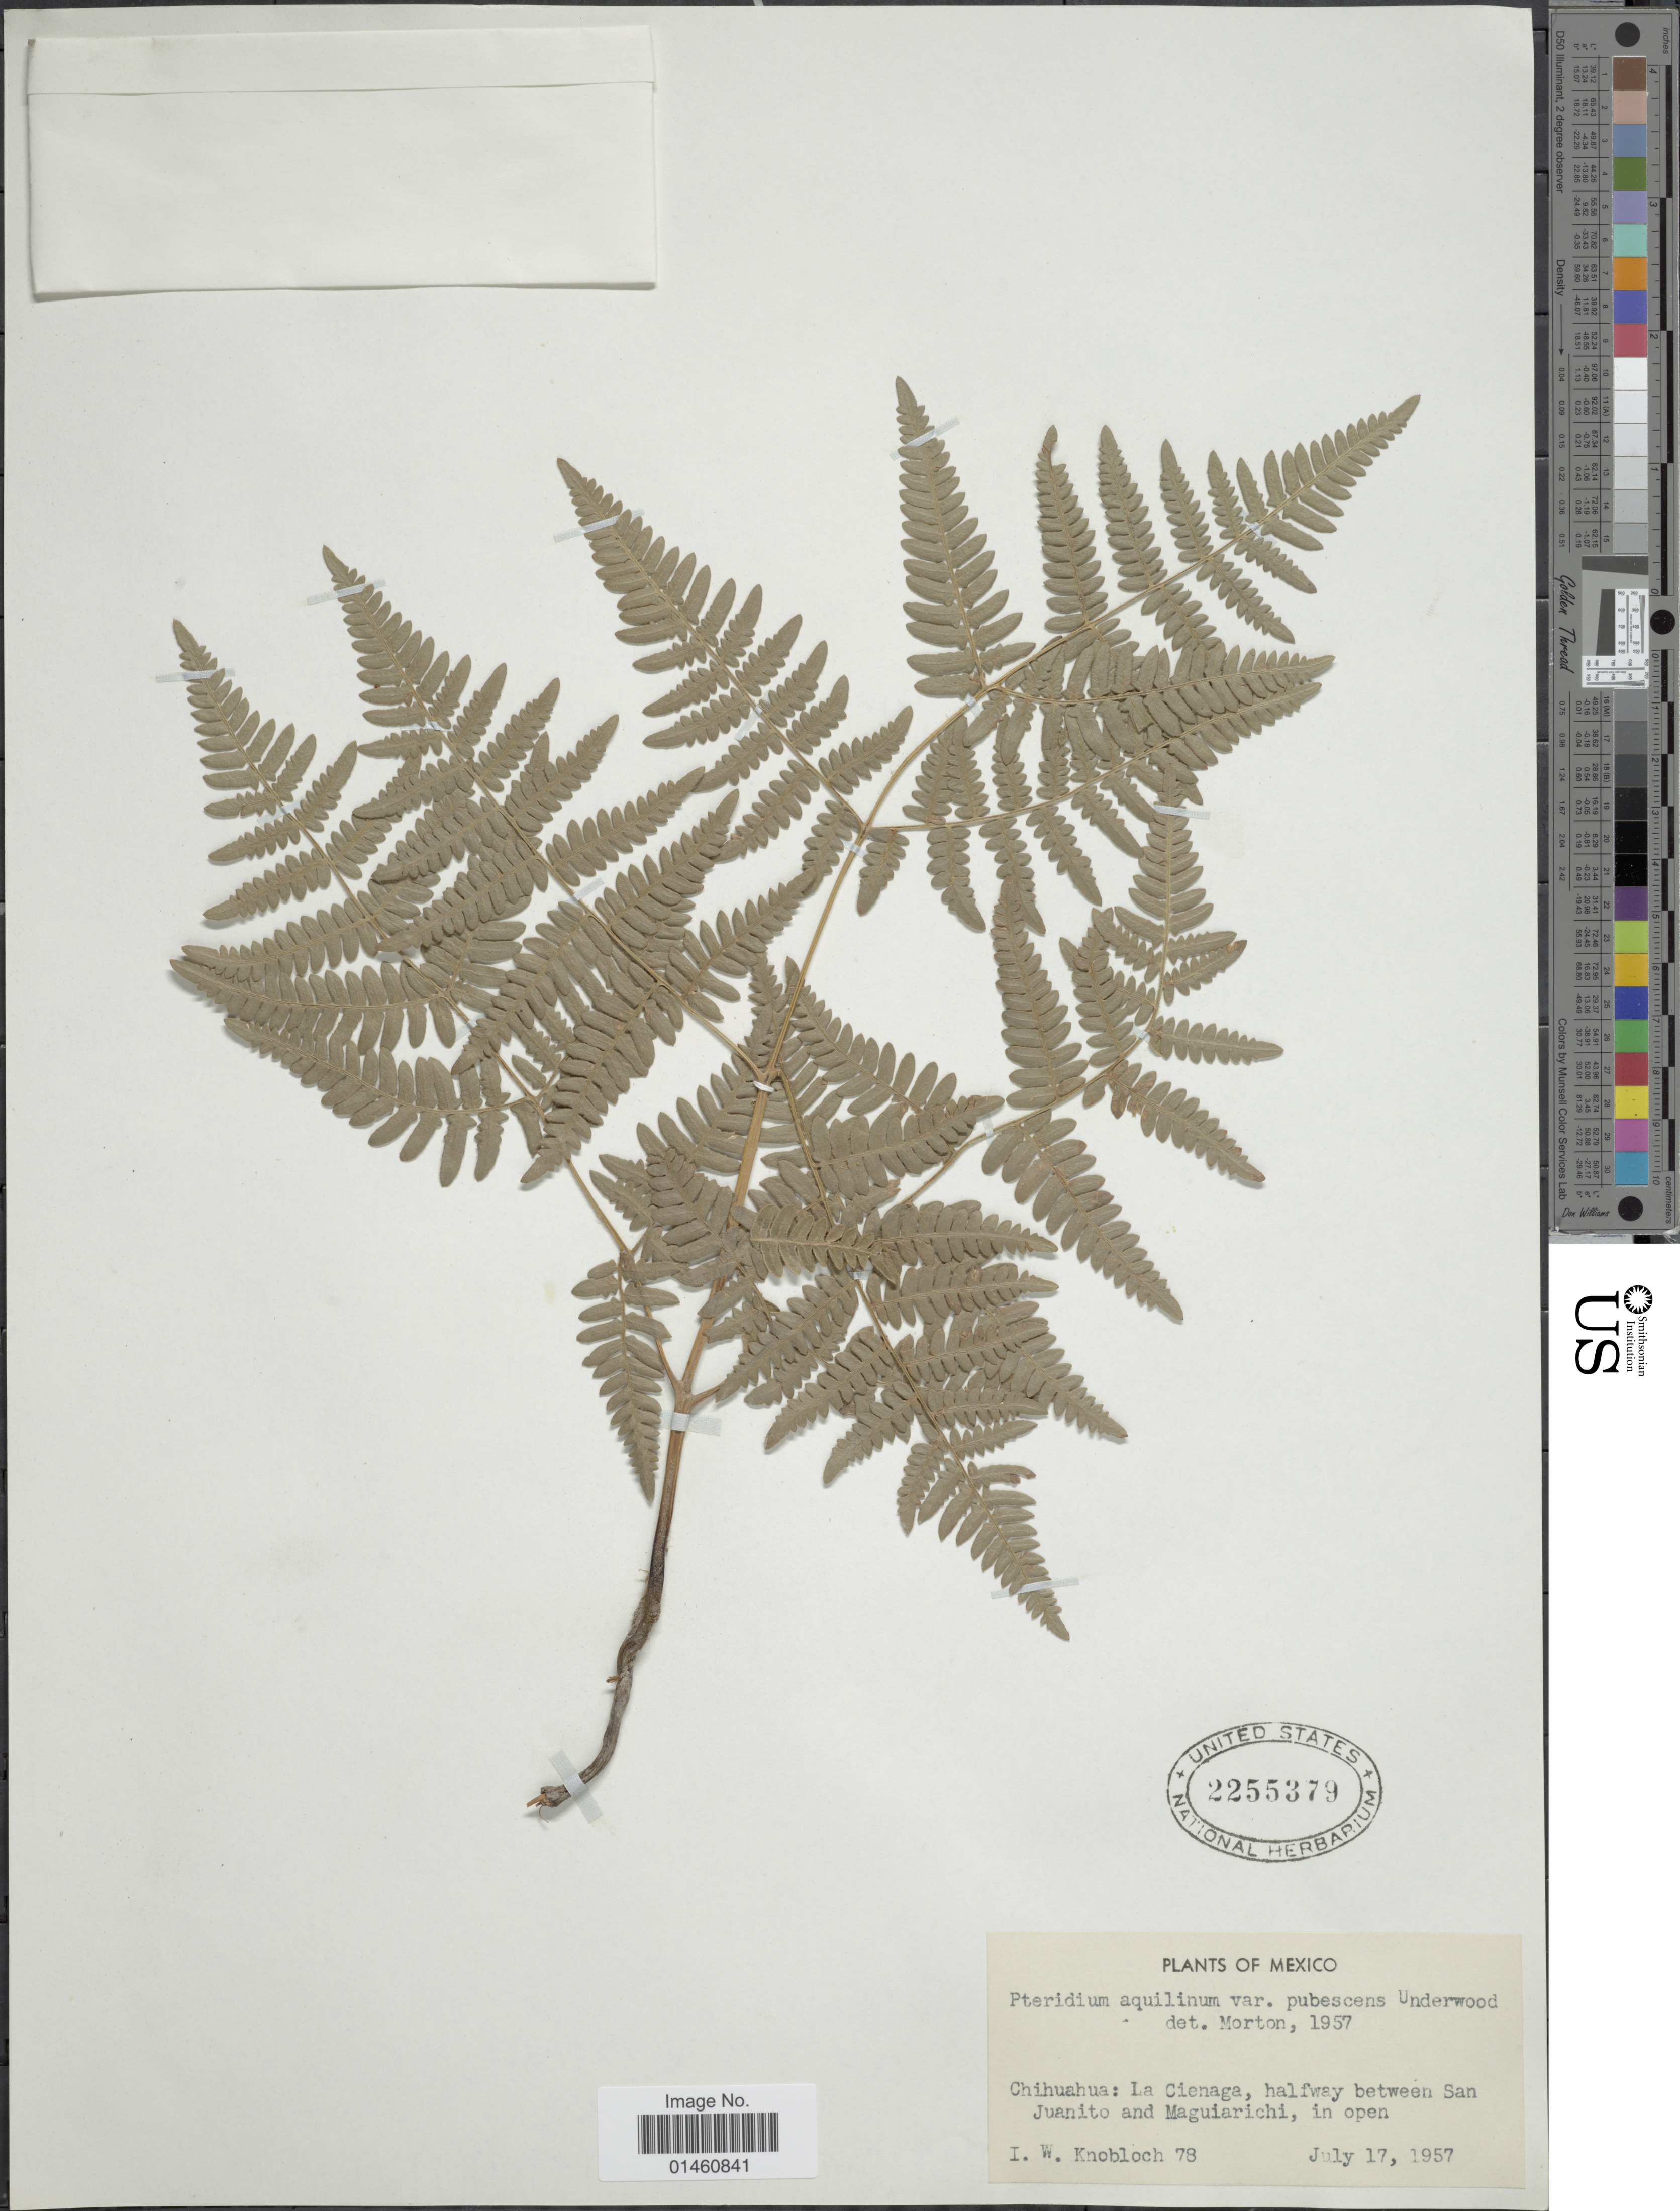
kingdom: Plantae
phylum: Tracheophyta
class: Polypodiopsida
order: Polypodiales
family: Dennstaedtiaceae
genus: Pteridium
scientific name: Pteridium pubescens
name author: (Underw.) Christenh.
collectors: I. W. Knobloch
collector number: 78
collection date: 1957-07-17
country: Mexico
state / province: Chihuahua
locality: La Cienaga, halfway between San Juanito and Maguiarichi.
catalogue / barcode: US 2255379